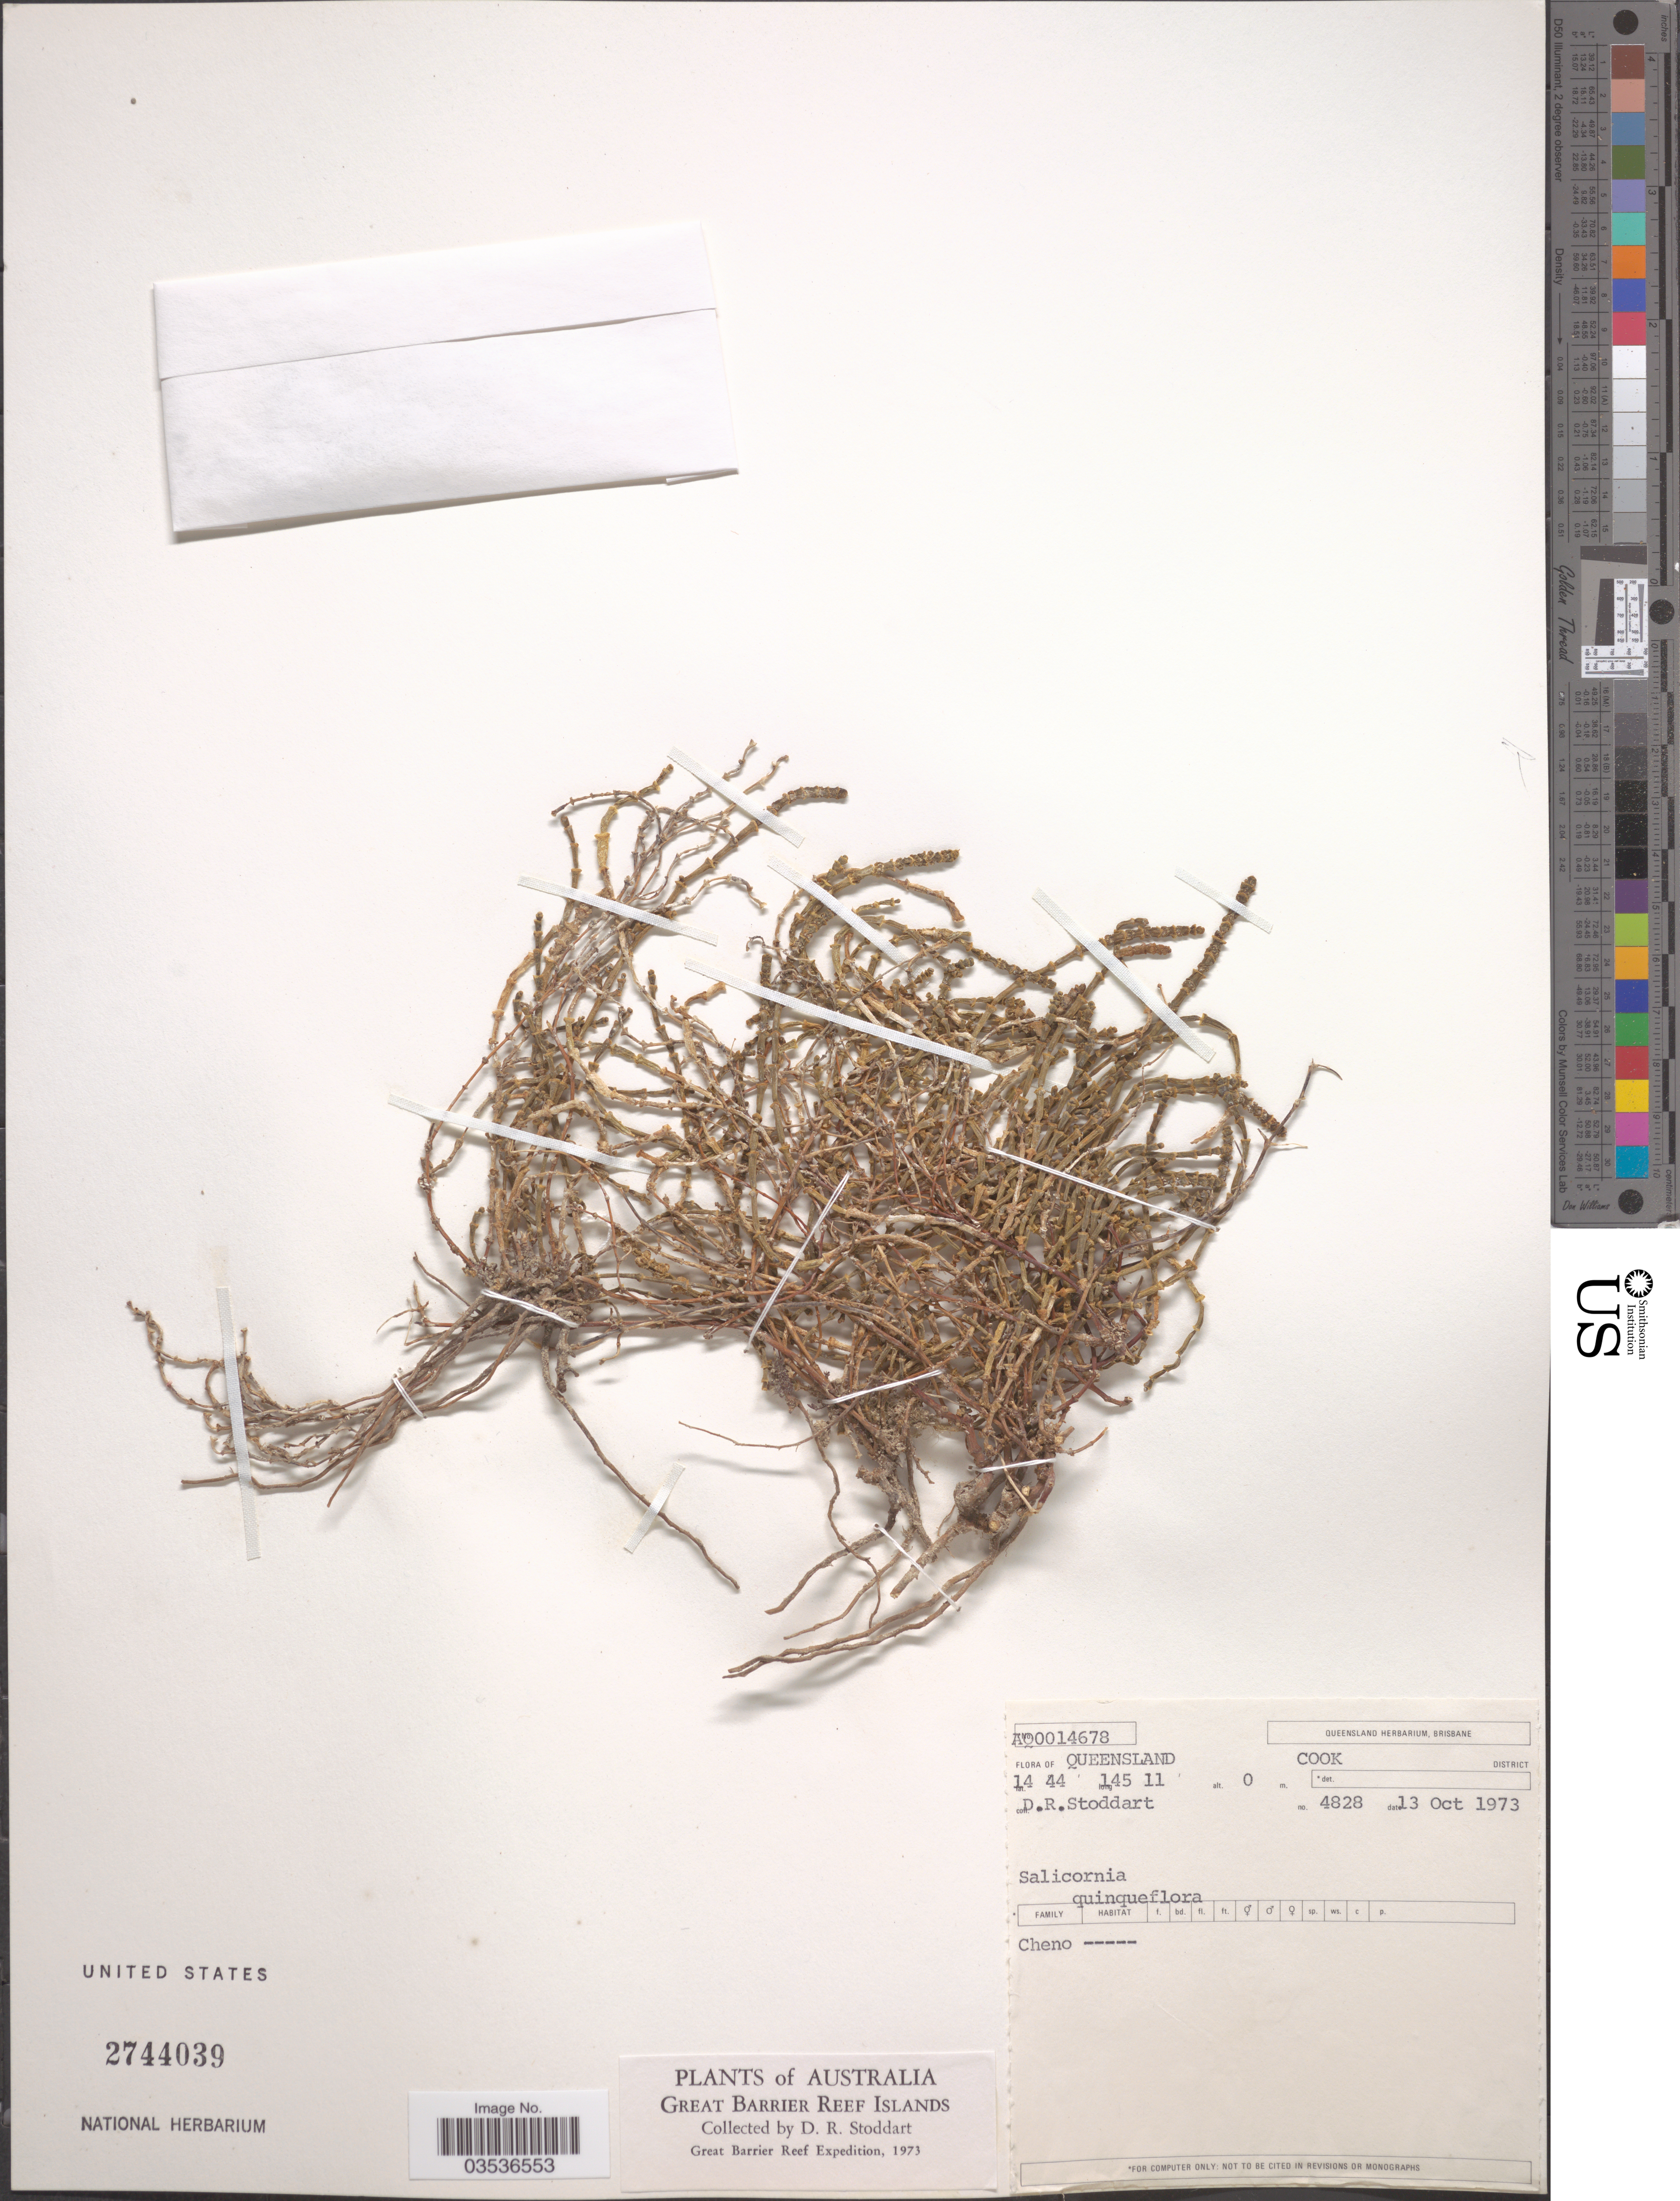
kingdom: Plantae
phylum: Tracheophyta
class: Magnoliopsida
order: Caryophyllales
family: Amaranthaceae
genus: Salicornia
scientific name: Salicornia quinqueflora subsp. quinqueflora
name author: Bunge ex Ung.-Sternb.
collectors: D. R. Stoddart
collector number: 4828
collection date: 1973-10-13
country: Australia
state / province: Queensland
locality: Cook District. Great Barrier Reef Islands.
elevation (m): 0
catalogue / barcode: US 2744039